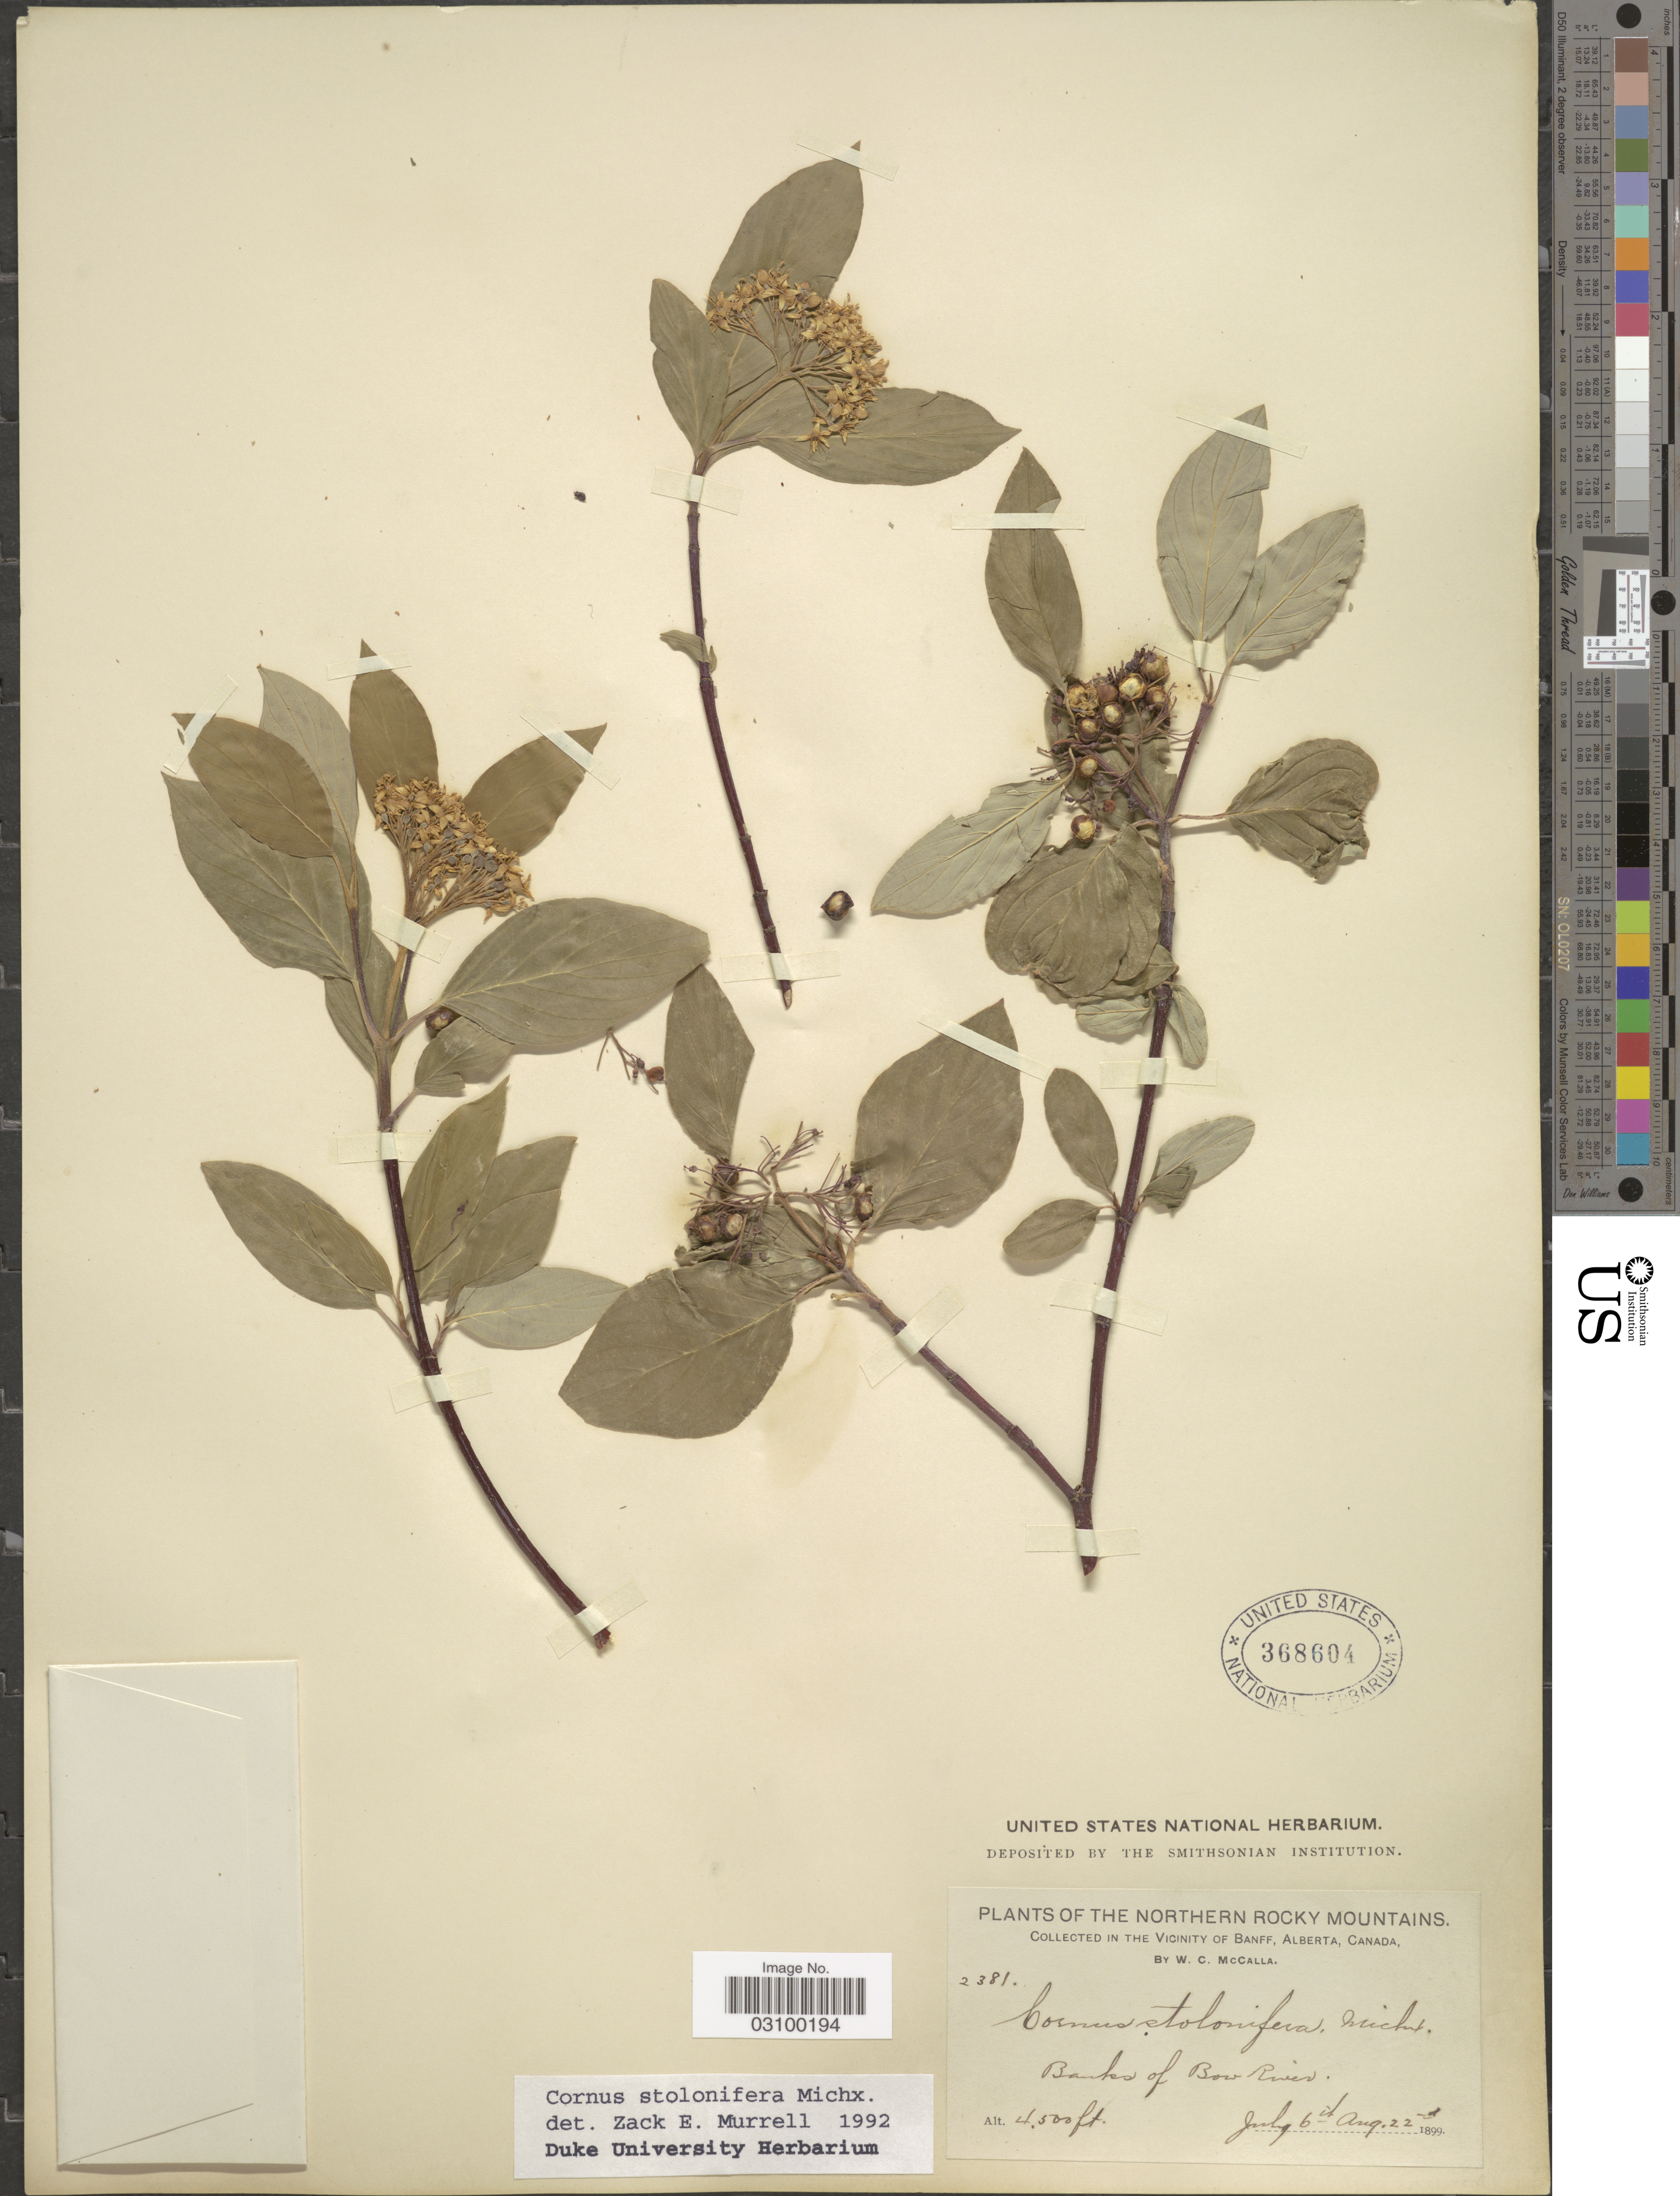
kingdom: Plantae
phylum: Tracheophyta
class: Magnoliopsida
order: Cornales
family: Cornaceae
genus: Cornus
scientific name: Cornus sericea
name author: L.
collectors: W. McCalla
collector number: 2381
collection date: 1899-07-06/1899-08-22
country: Canada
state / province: Alberta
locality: Northern Rocky Mountains. Vicinity of Banff. Banks of Bow River.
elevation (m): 1372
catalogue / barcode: US 368604